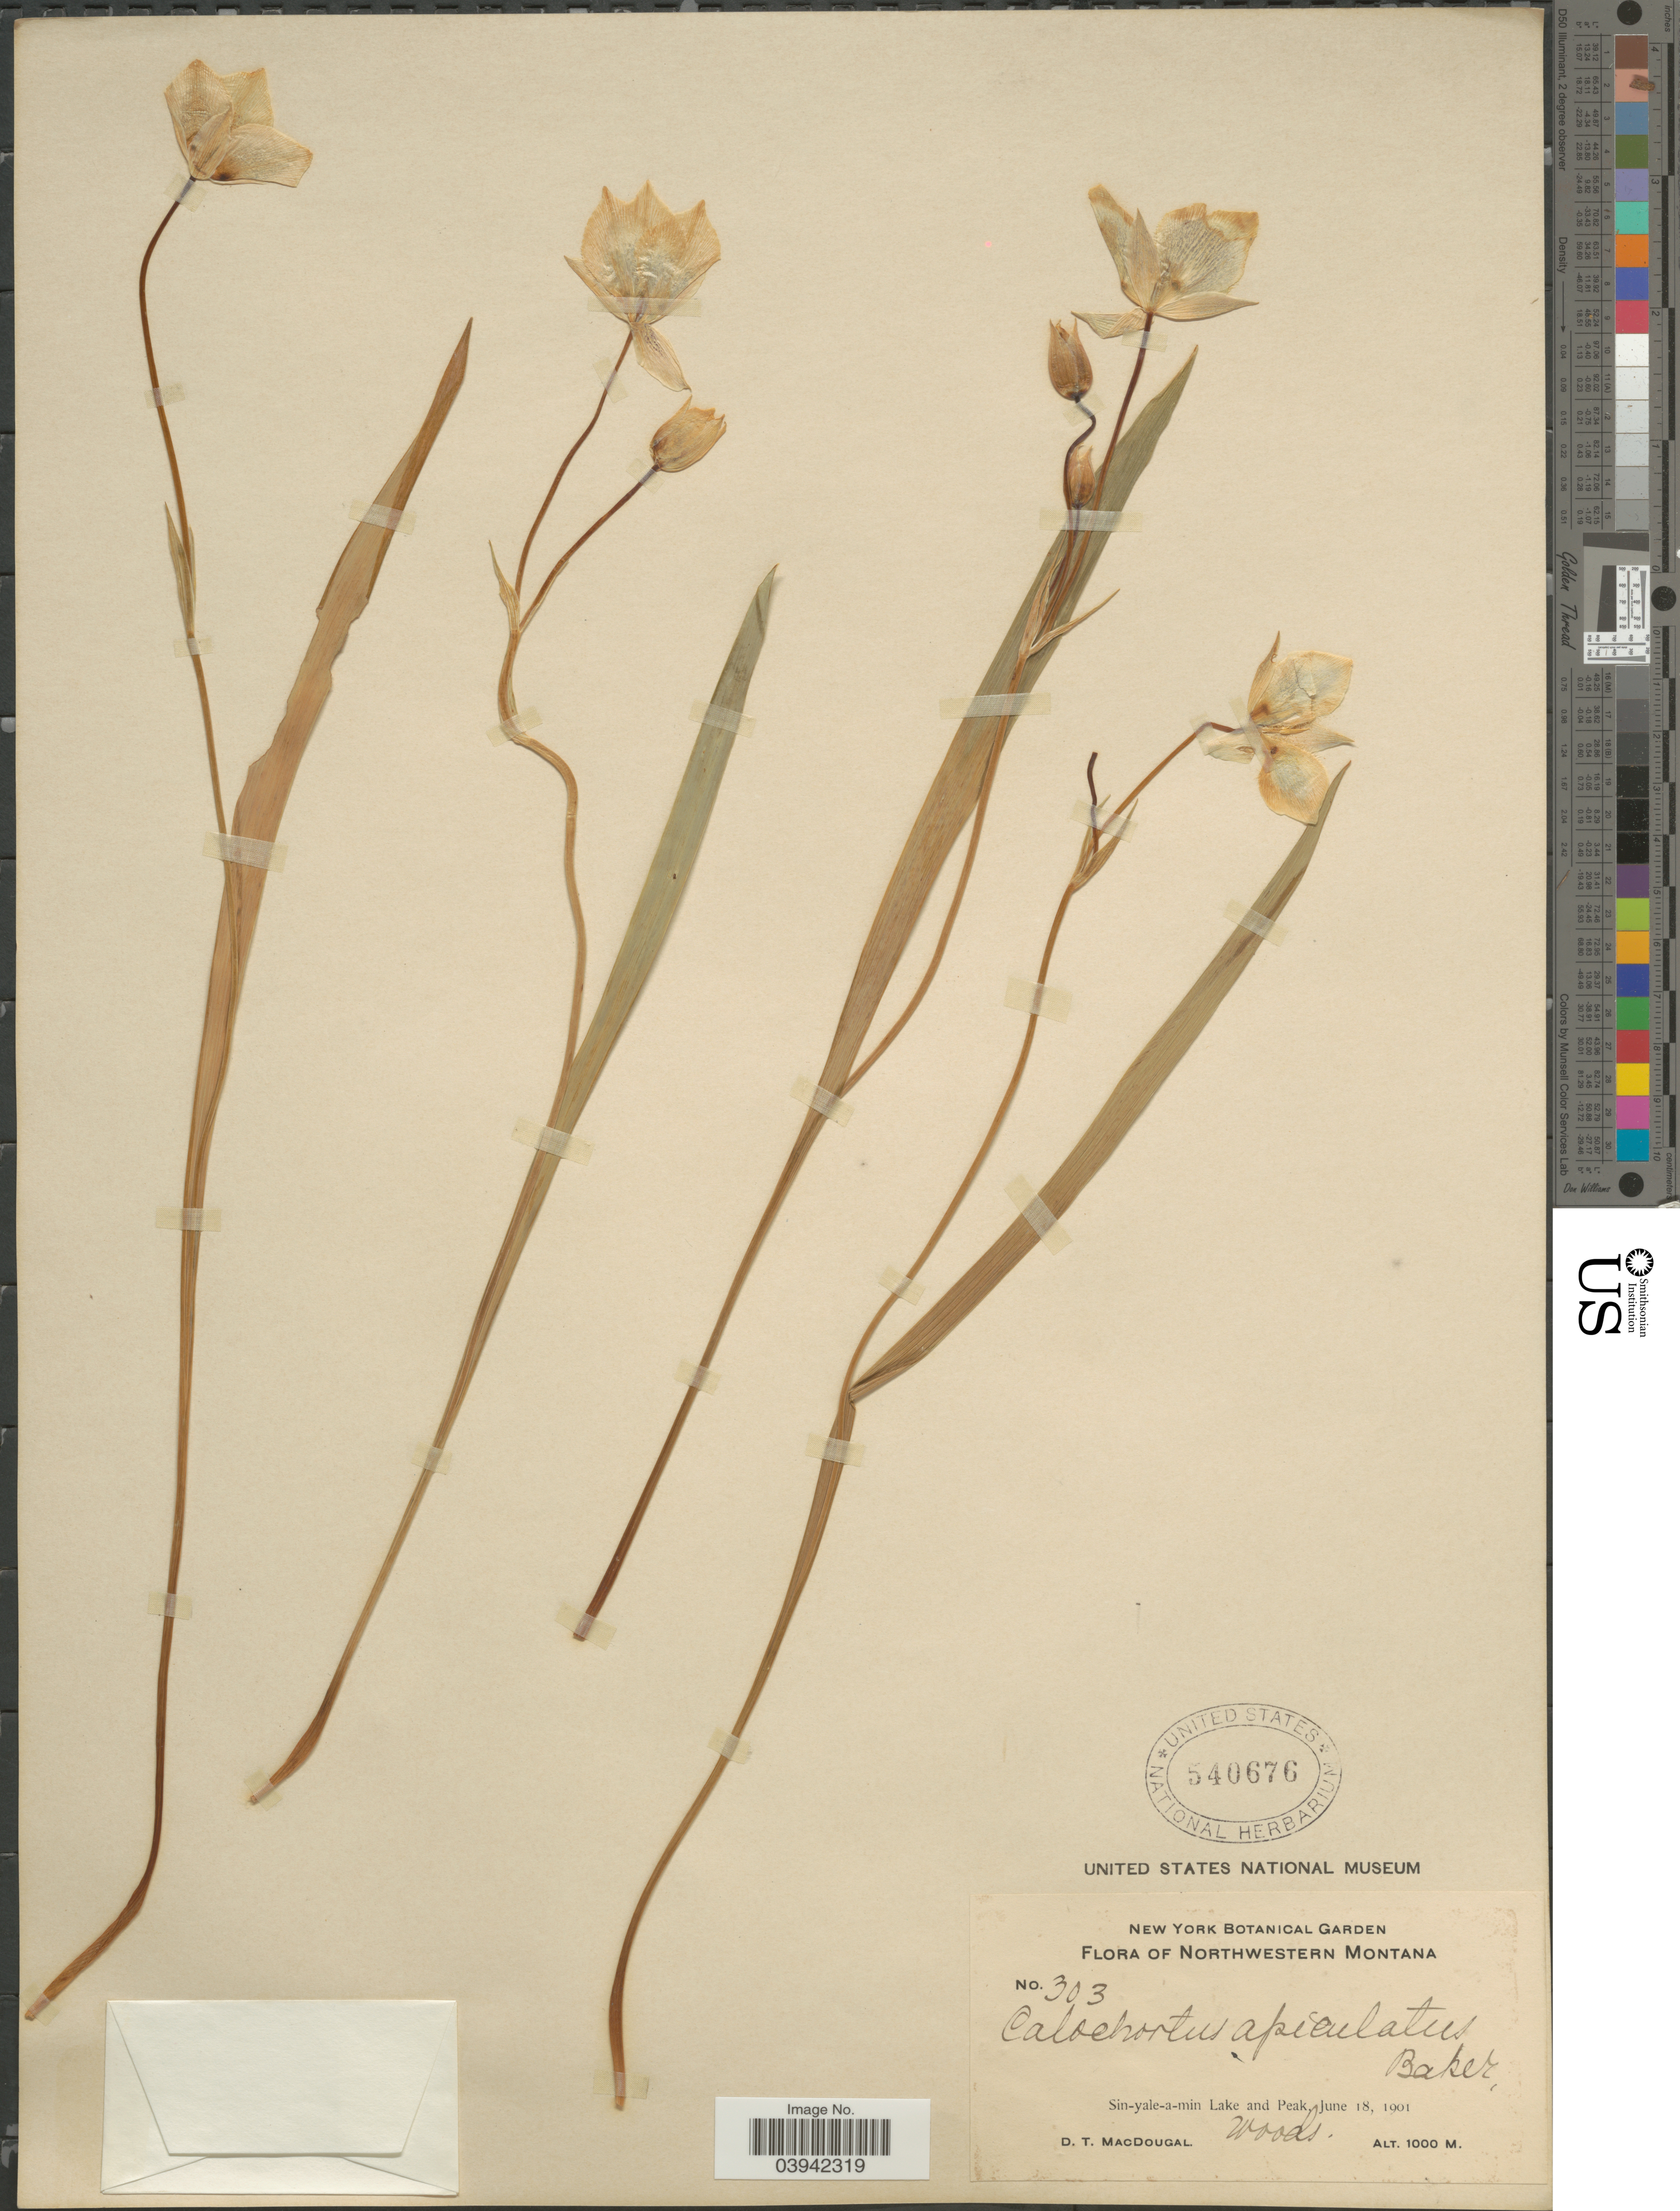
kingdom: Plantae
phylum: Tracheophyta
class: Liliopsida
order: Liliales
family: Liliaceae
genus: Calochortus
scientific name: Calochortus apiculatus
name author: Baker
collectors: D. T. MacDougal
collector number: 303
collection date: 1901-06-18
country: United States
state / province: Montana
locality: Northwestern Montana. Sin-yale-a-min Lake and Peak.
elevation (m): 1000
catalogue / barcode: US 540676